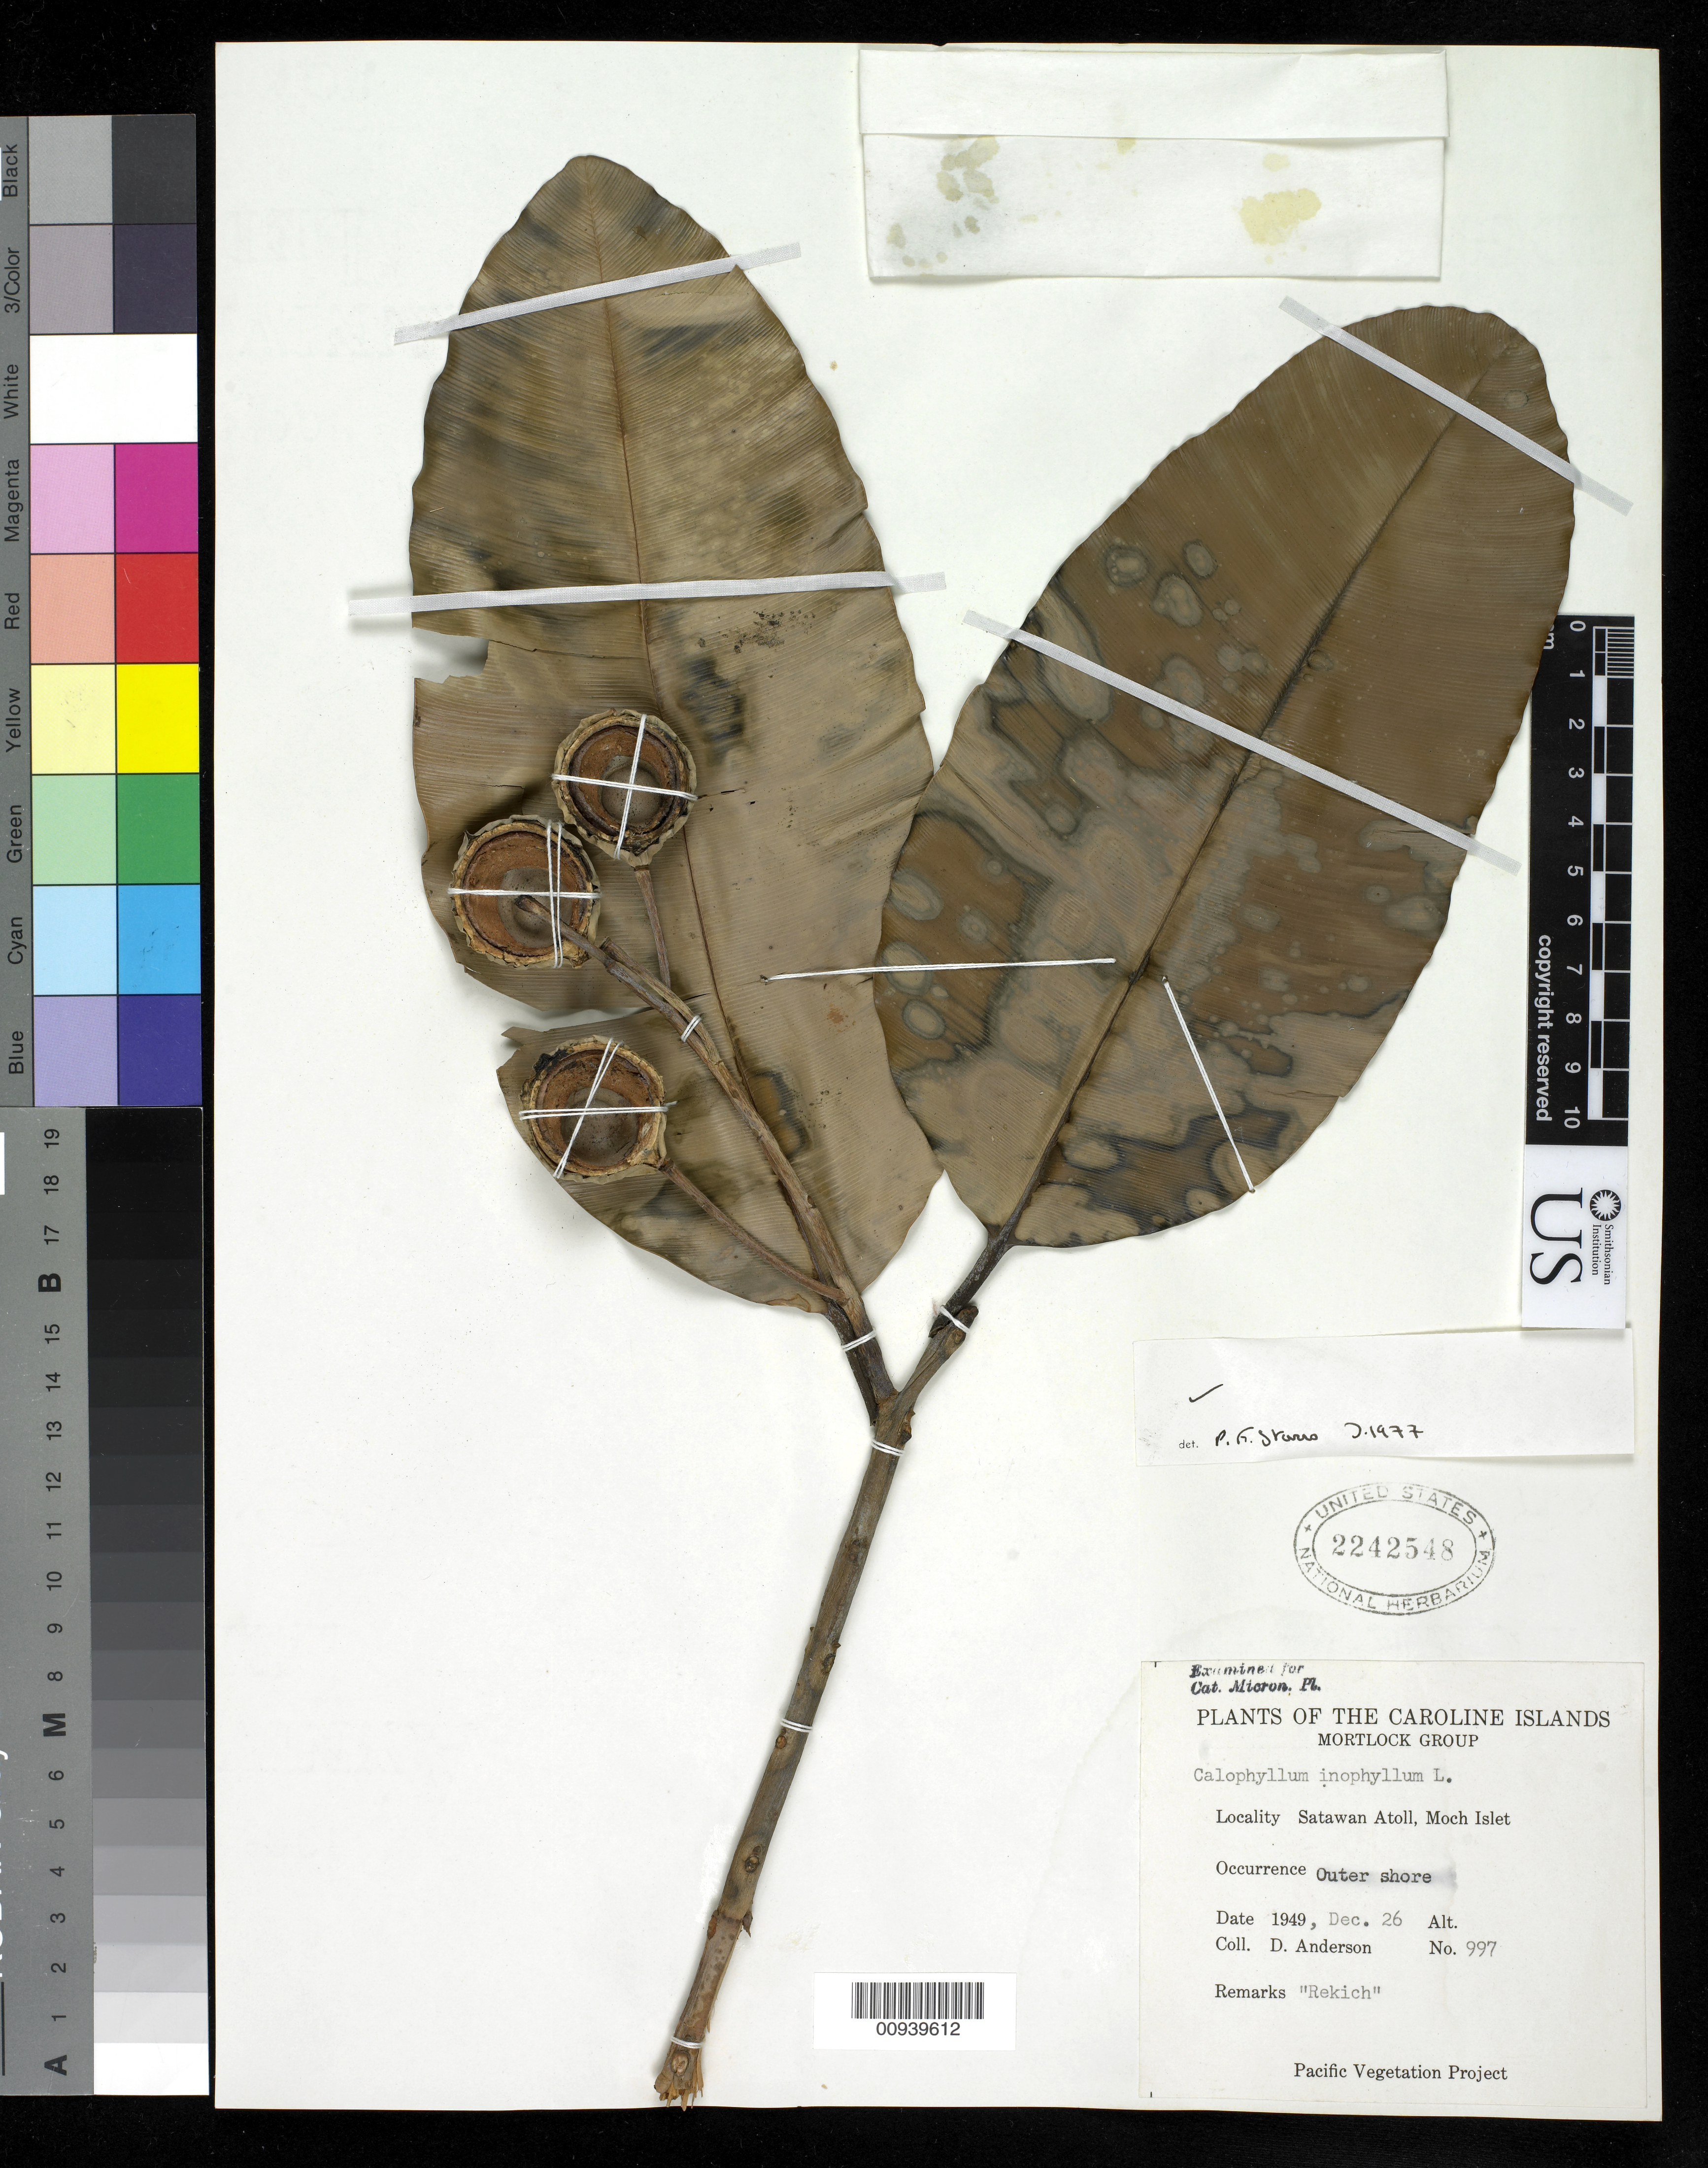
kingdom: Plantae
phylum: Tracheophyta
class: Magnoliopsida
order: Malpighiales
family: Calophyllaceae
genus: Calophyllum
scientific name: Calophyllum inophyllum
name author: L.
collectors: D. Anderson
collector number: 997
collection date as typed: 26 Dec 1949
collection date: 1949-12-26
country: Micronesia, Federated States of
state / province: Truk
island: Satawan Atoll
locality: Moch Islet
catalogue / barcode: US 2242548